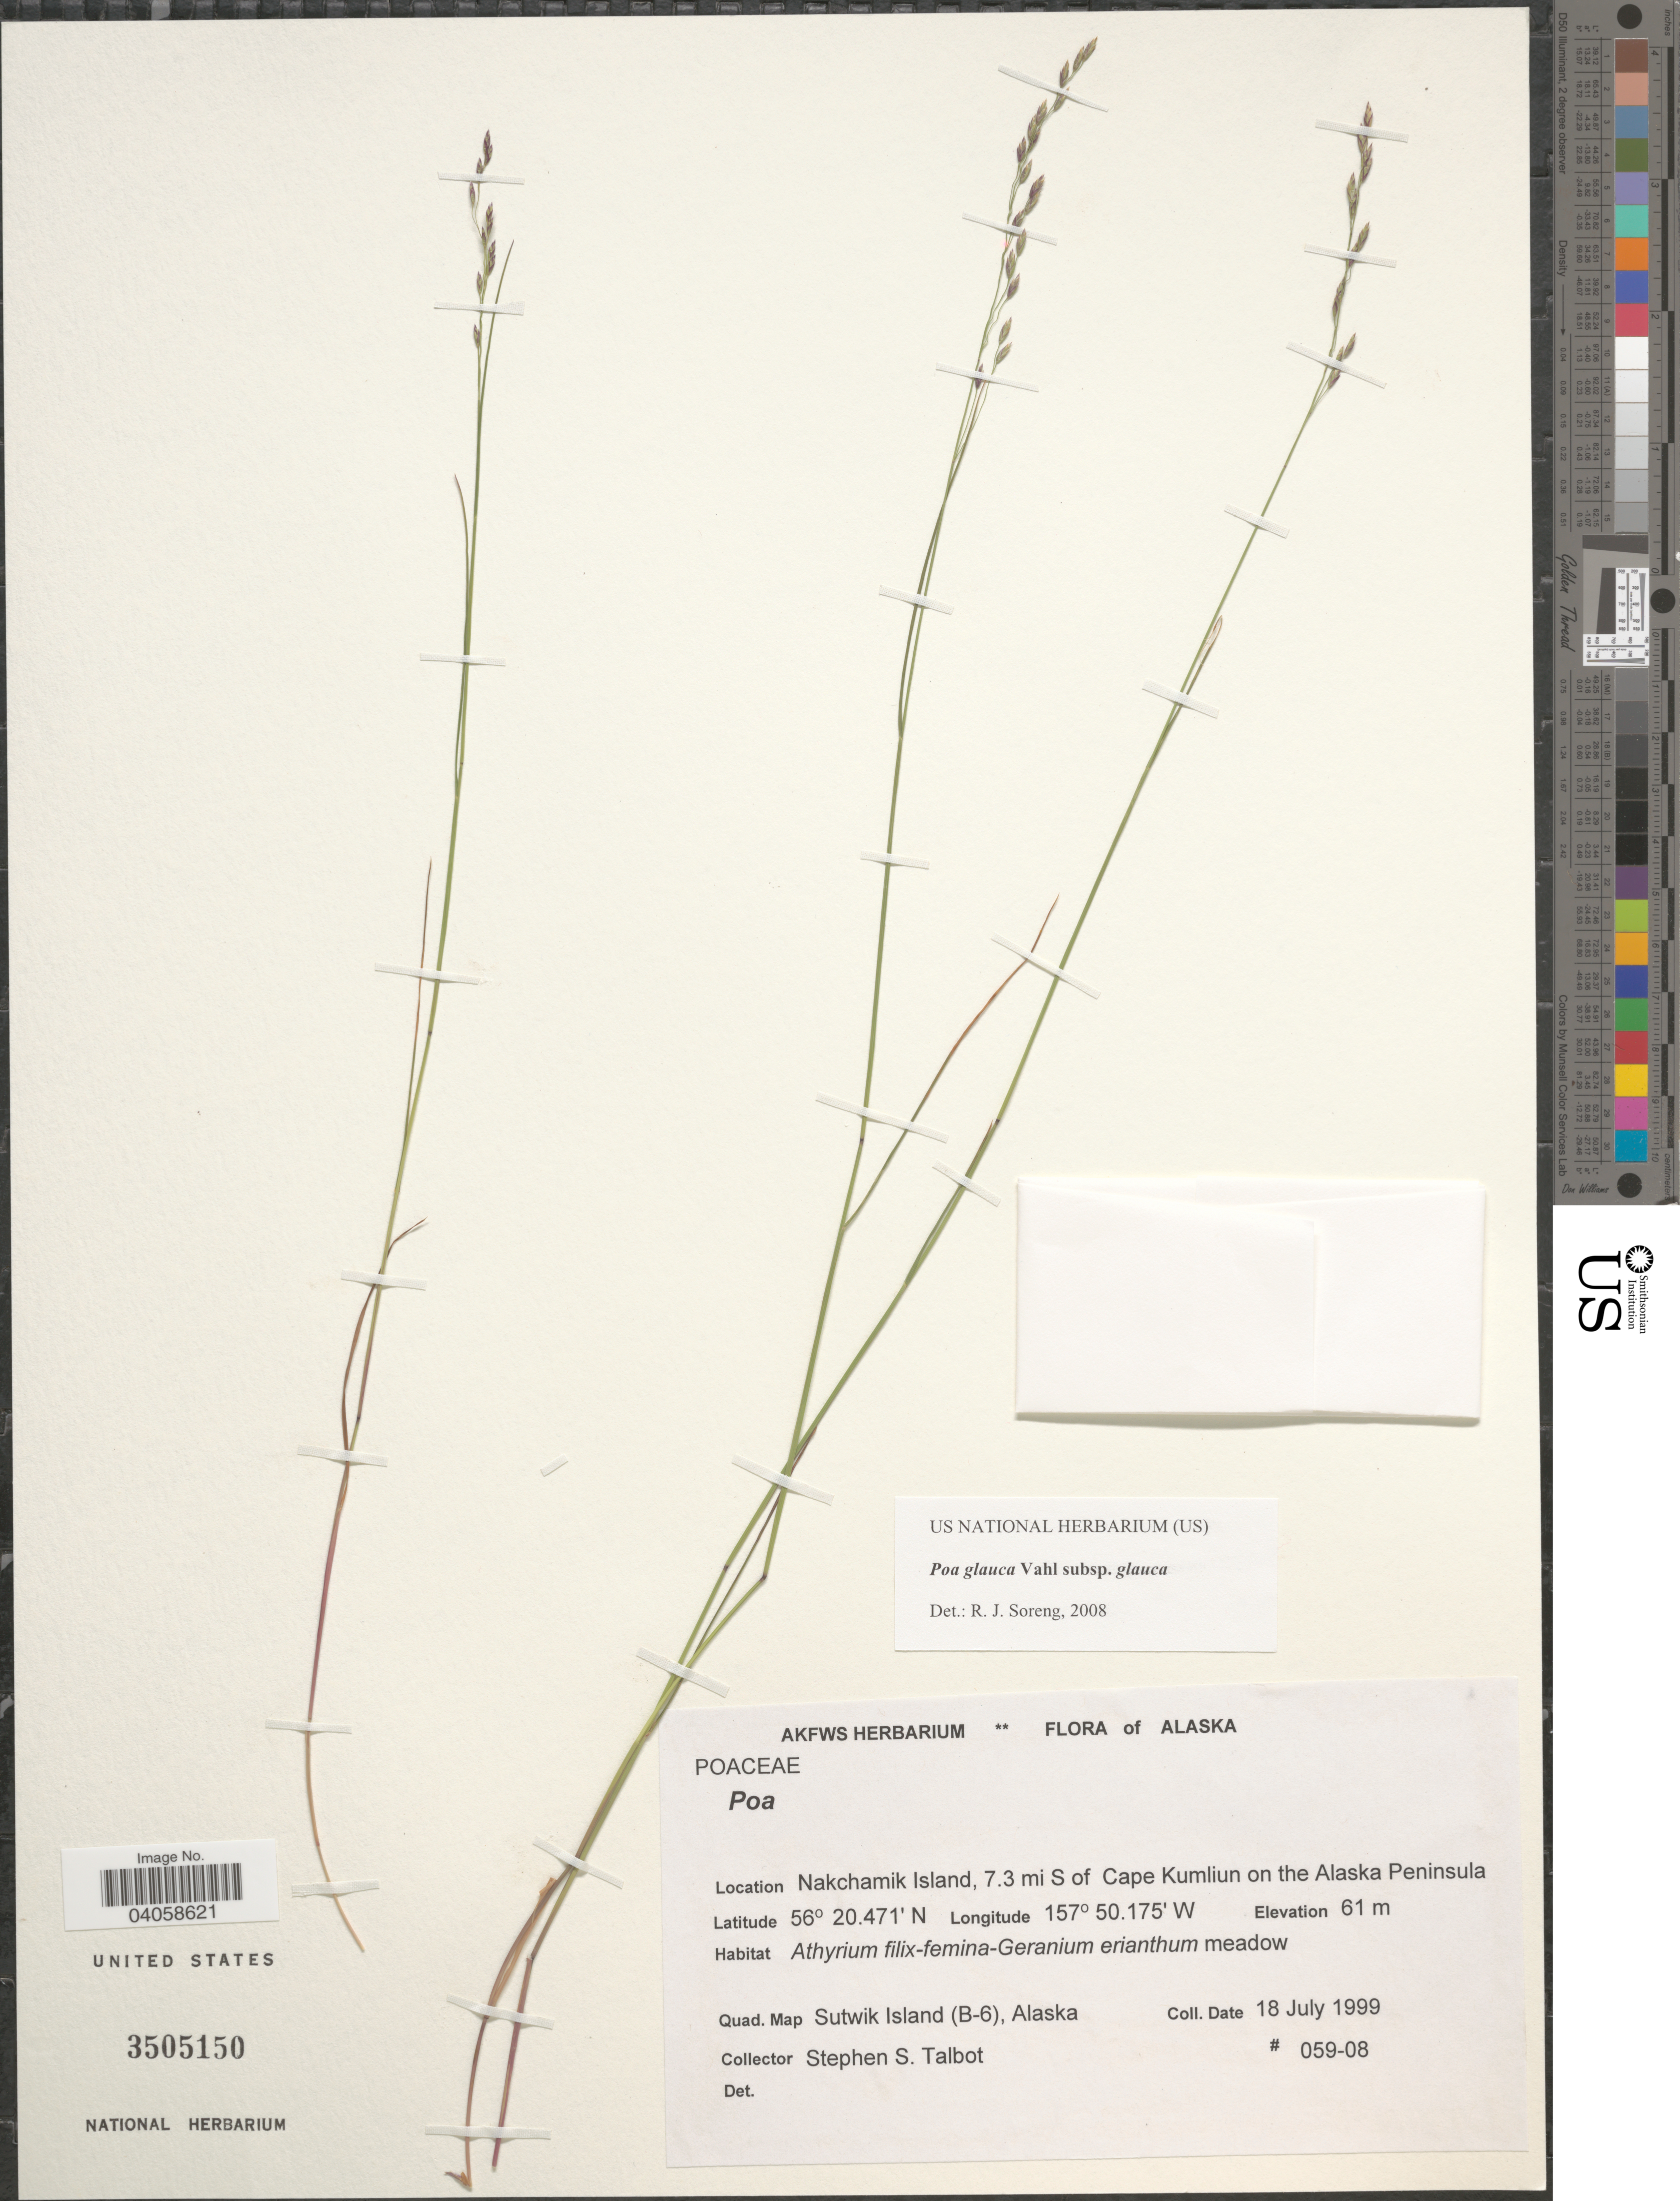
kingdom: Plantae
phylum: Tracheophyta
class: Liliopsida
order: Poales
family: Poaceae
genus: Poa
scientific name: Poa glauca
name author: Vahl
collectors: S. S. Talbot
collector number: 059-08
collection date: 1999-07-18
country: United States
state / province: Alaska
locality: Nakchamik Island, 7.3 mi S of Cape Kumliun on the Alaska Peninsula. Quad. Map Sutwik Island (B-6).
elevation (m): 61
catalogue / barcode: US 3505150